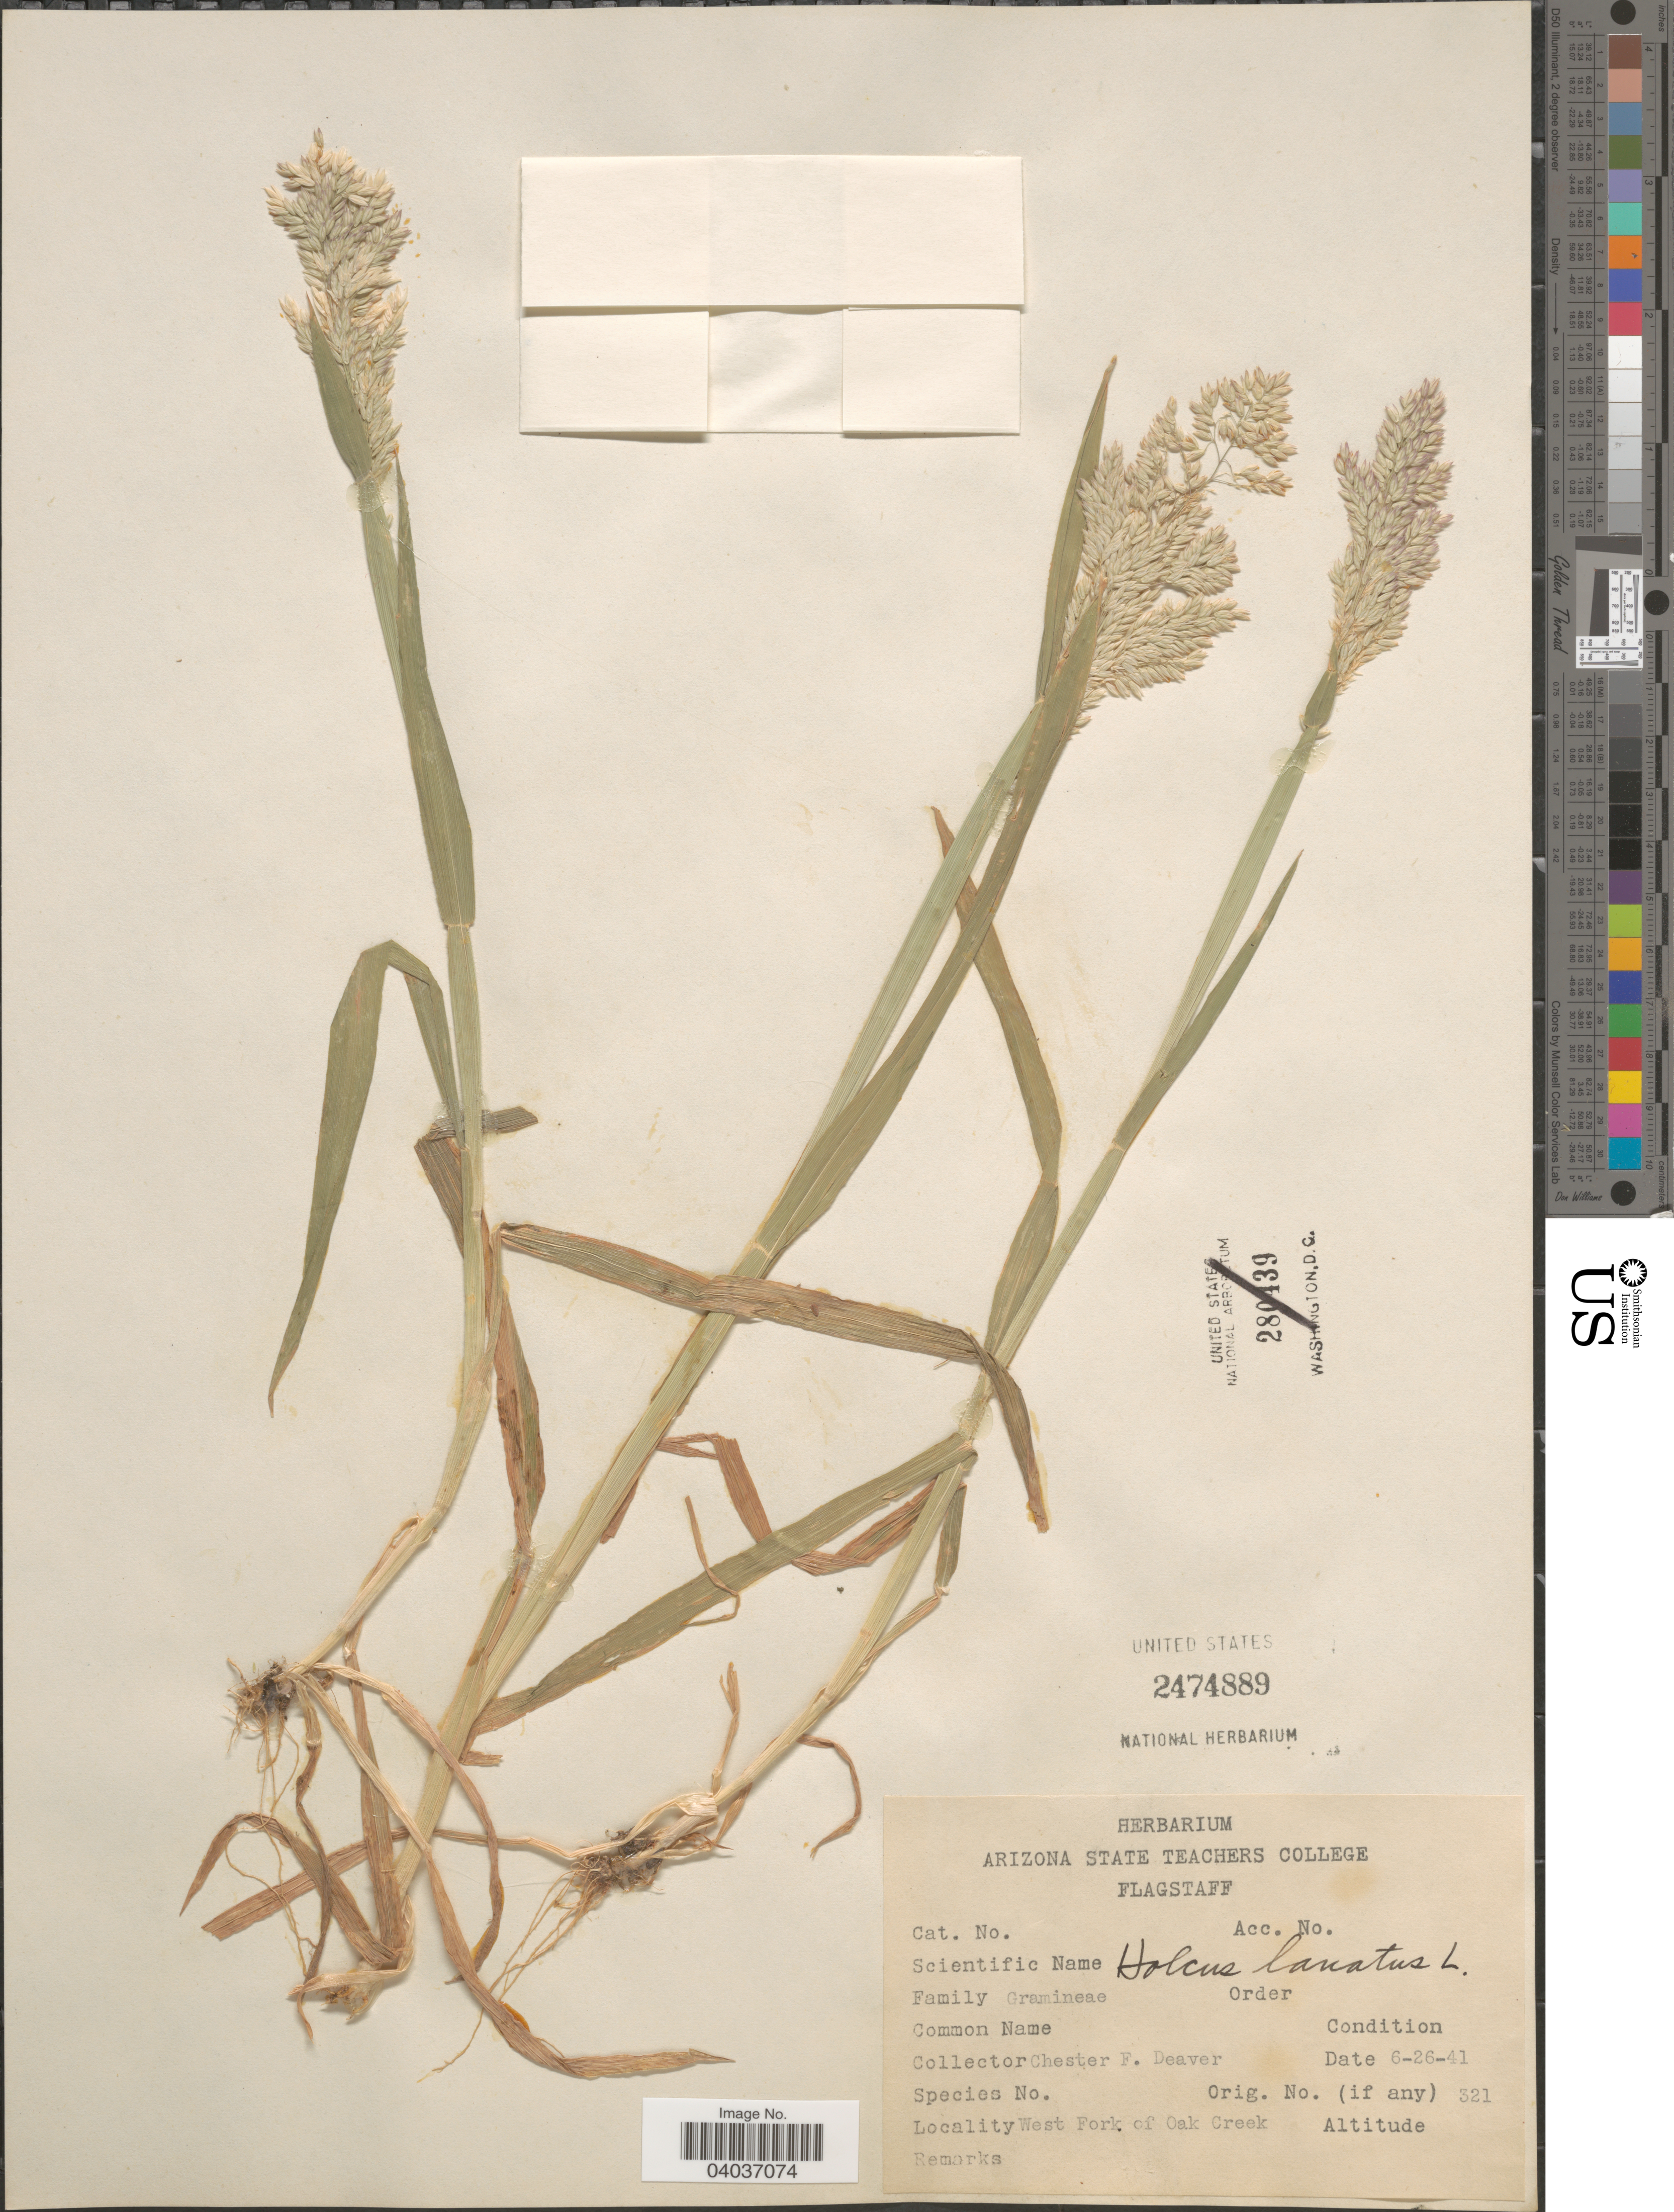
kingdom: Plantae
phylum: Tracheophyta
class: Liliopsida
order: Poales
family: Poaceae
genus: Holcus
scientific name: Holcus lanatus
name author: L.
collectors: C. Deaver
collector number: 321 ?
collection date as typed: Transcribed d/m/y: 26/6/41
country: United States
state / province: Arizona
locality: West Fork of Oak Creek.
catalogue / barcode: US 2474889